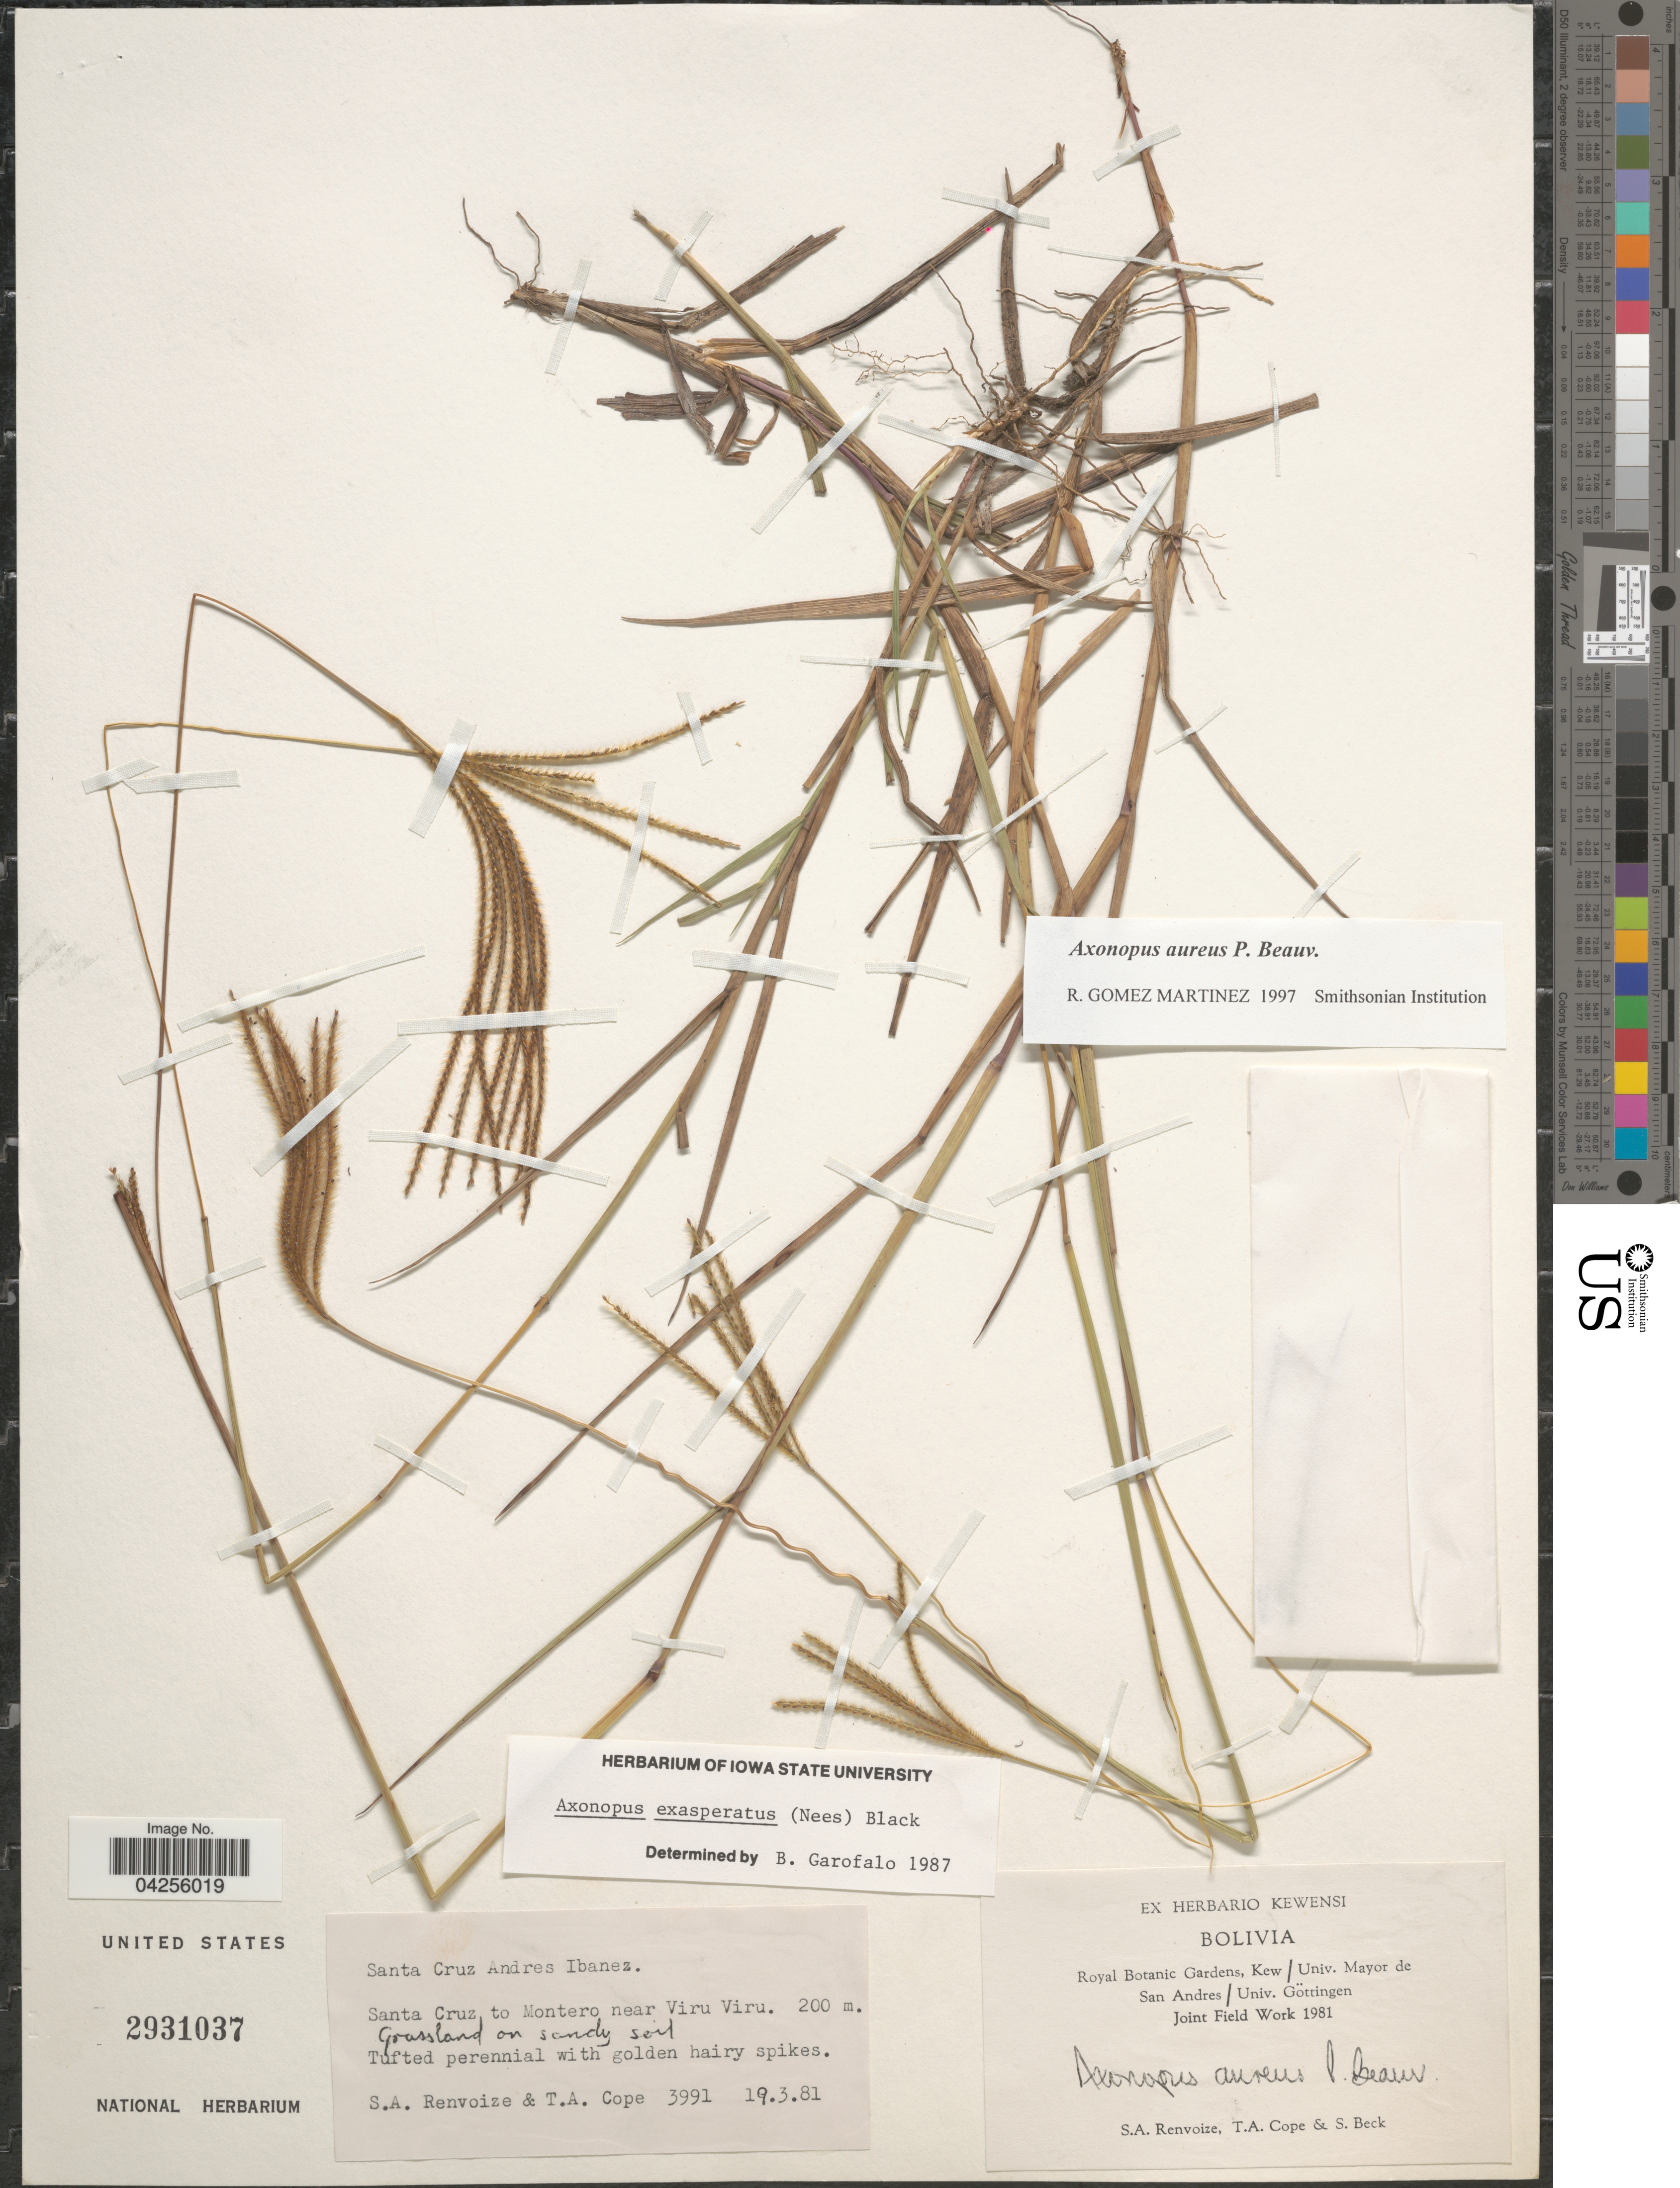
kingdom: Plantae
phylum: Tracheophyta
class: Liliopsida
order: Poales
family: Poaceae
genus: Axonopus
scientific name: Axonopus canescens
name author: (Nees ex Trin.) Pilg.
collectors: S. A. Renvoize, T. A. Cope & S. G. Beck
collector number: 3991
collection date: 1981-03-19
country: Bolivia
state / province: Santa Cruz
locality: Santa Cruz Andres Ibanez. Santa Cruz to Montero near Viru Viru. Royal Botanic Gardens, Kew/Univ. Mayor de San Andres/Univ. Göttingen Joint Field Work 1981.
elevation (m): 200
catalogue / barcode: US 2931037